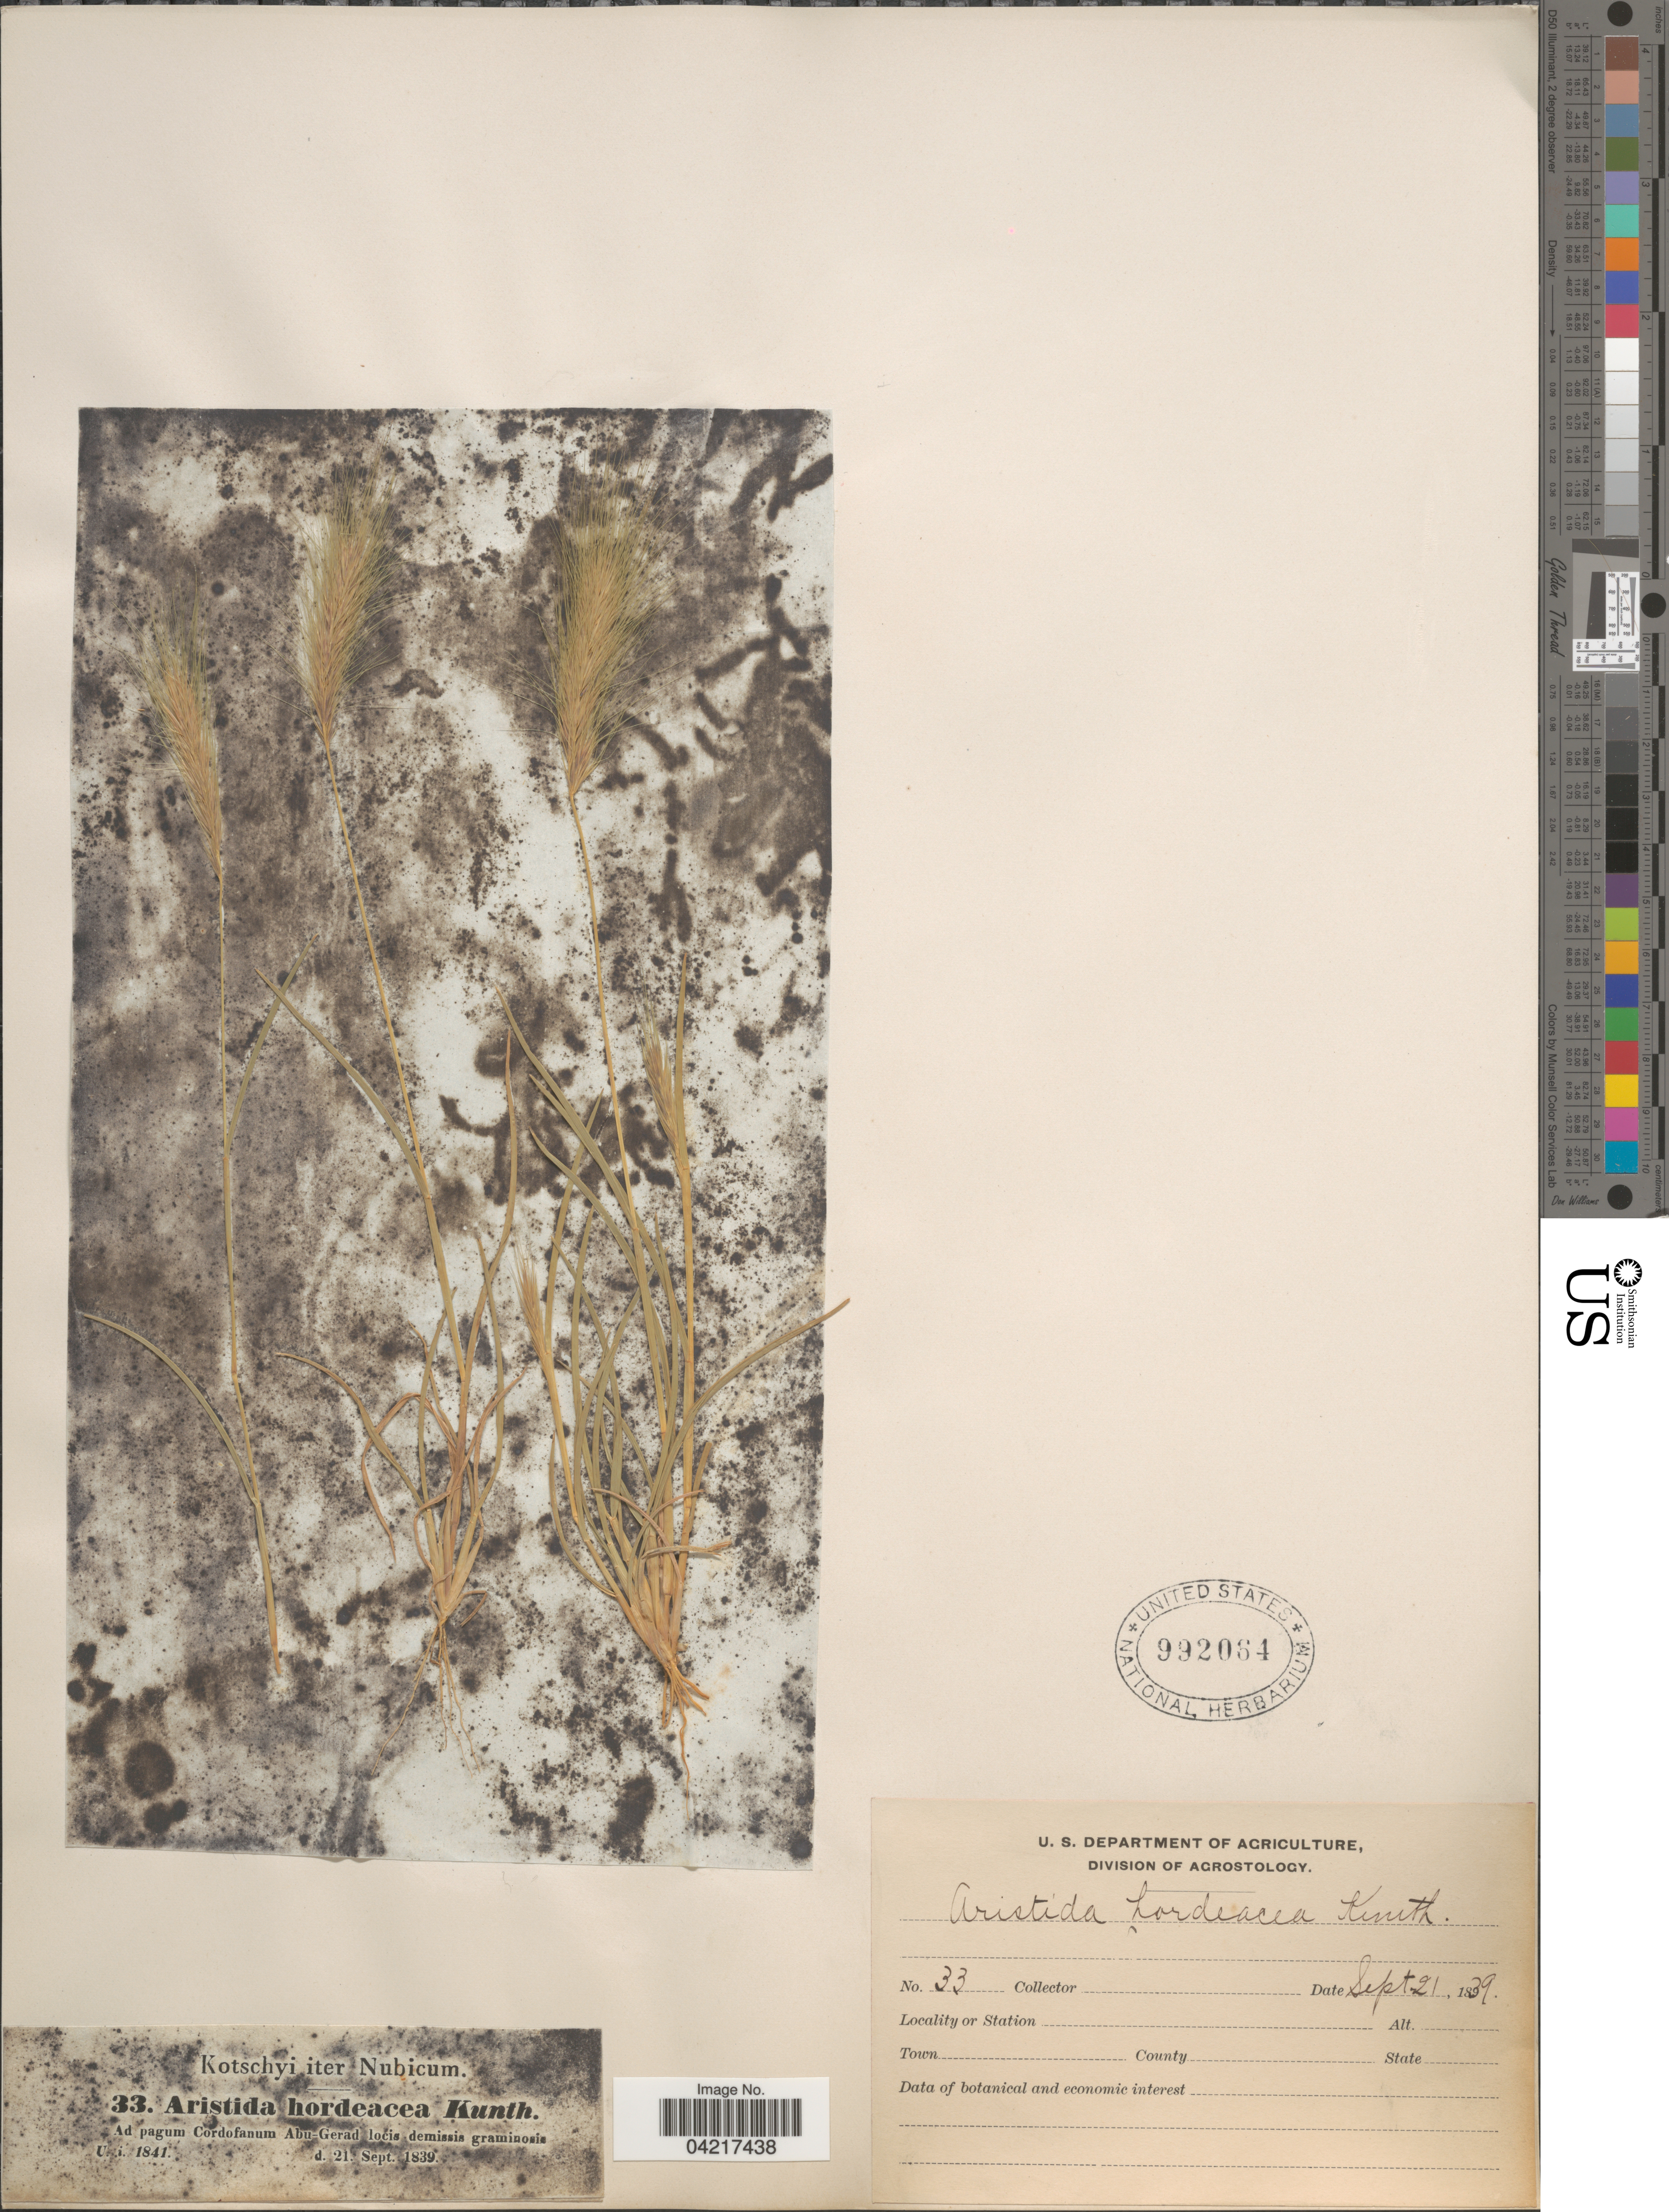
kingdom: Plantae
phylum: Tracheophyta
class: Liliopsida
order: Poales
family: Poaceae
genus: Aristida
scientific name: Aristida hordeacea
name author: Kunth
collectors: -. Kotschyi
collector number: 33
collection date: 1839-09-21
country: Sudan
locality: Iter Nubicum. Ad pagum Cordofanum Abu-Gerad locis demissis graminosis.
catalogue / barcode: US 992064